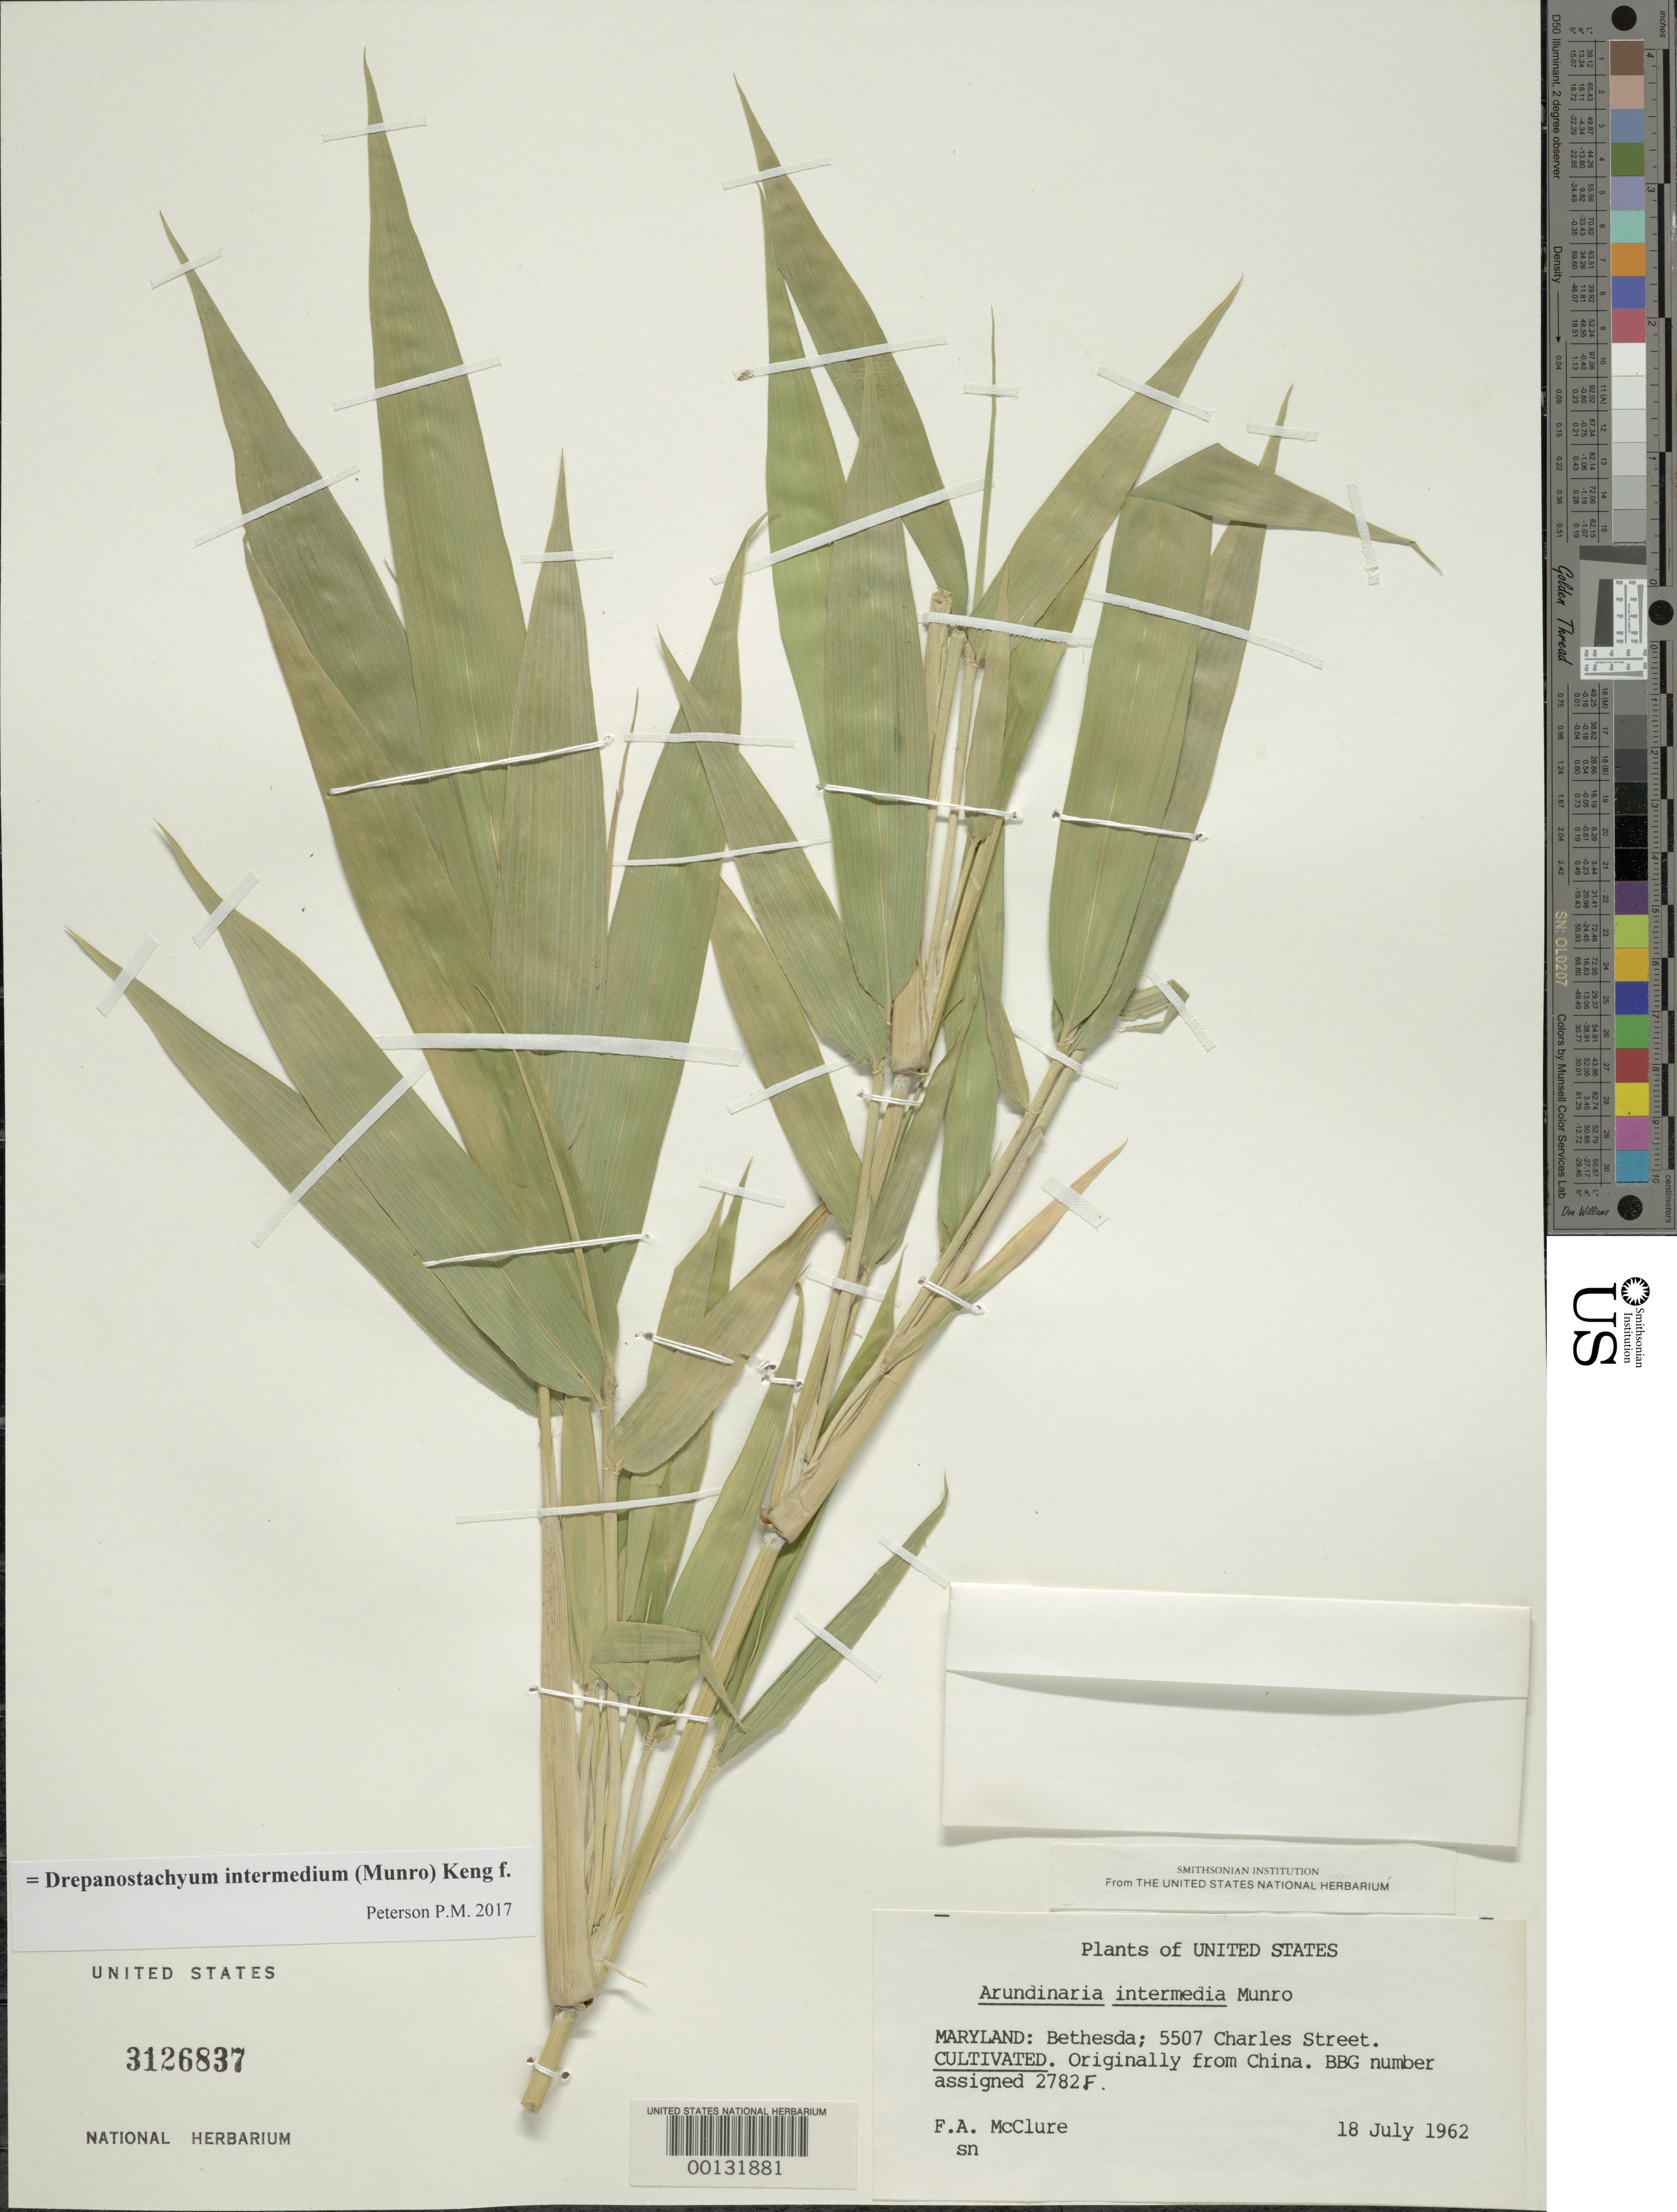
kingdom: Plantae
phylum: Tracheophyta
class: Liliopsida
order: Poales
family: Poaceae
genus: Arundinaria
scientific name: Arundinaria intermedia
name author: Munro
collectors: F. A. McClure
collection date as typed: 18 Jul 1962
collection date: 1962-07-18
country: United States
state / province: Maryland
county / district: Montgomery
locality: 5507 Charles Street, Bethesda (McClure's garden)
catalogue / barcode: US 3126837